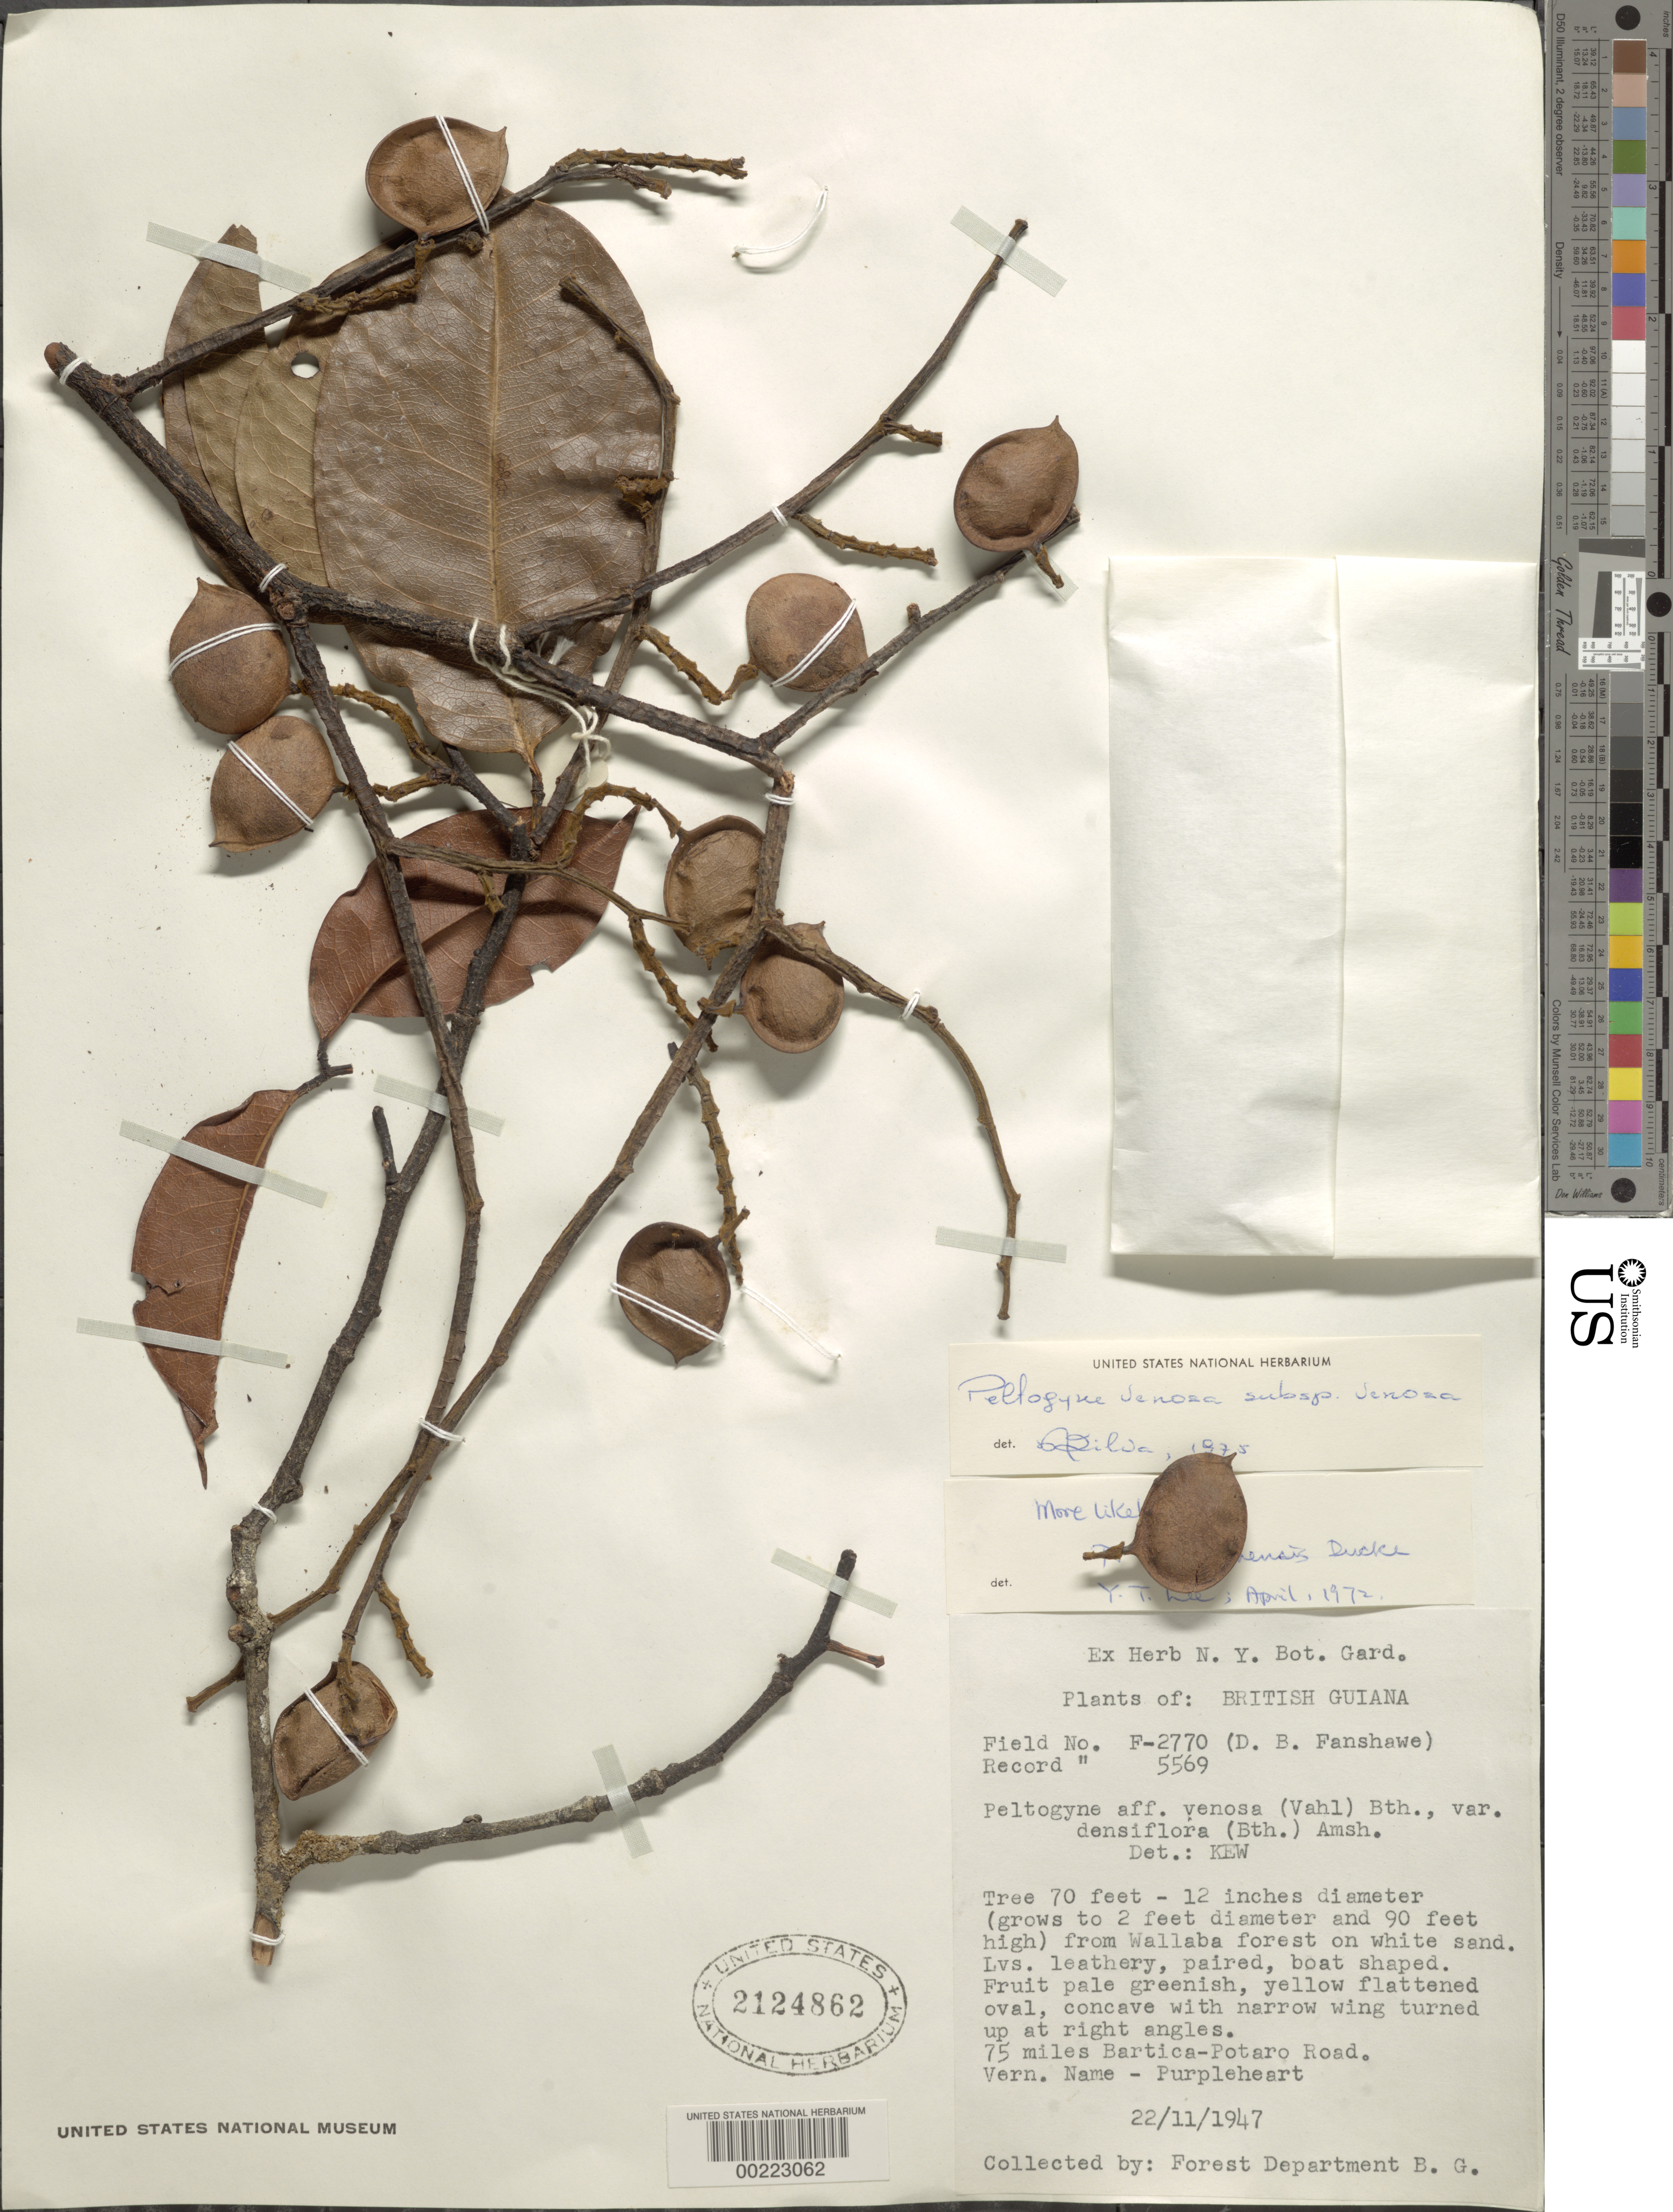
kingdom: Plantae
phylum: Tracheophyta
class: Magnoliopsida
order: Fabales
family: Fabaceae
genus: Peltogyne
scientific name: Peltogyne venosa subsp. venosa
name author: (Vahl) Benth.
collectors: D. B. Fanshawe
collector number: F-2770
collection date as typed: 22 Nov 1947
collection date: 1947-11-22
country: Guyana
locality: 75 mi bartica-potaro road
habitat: From wallaba forest on white sand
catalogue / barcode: US 2124862